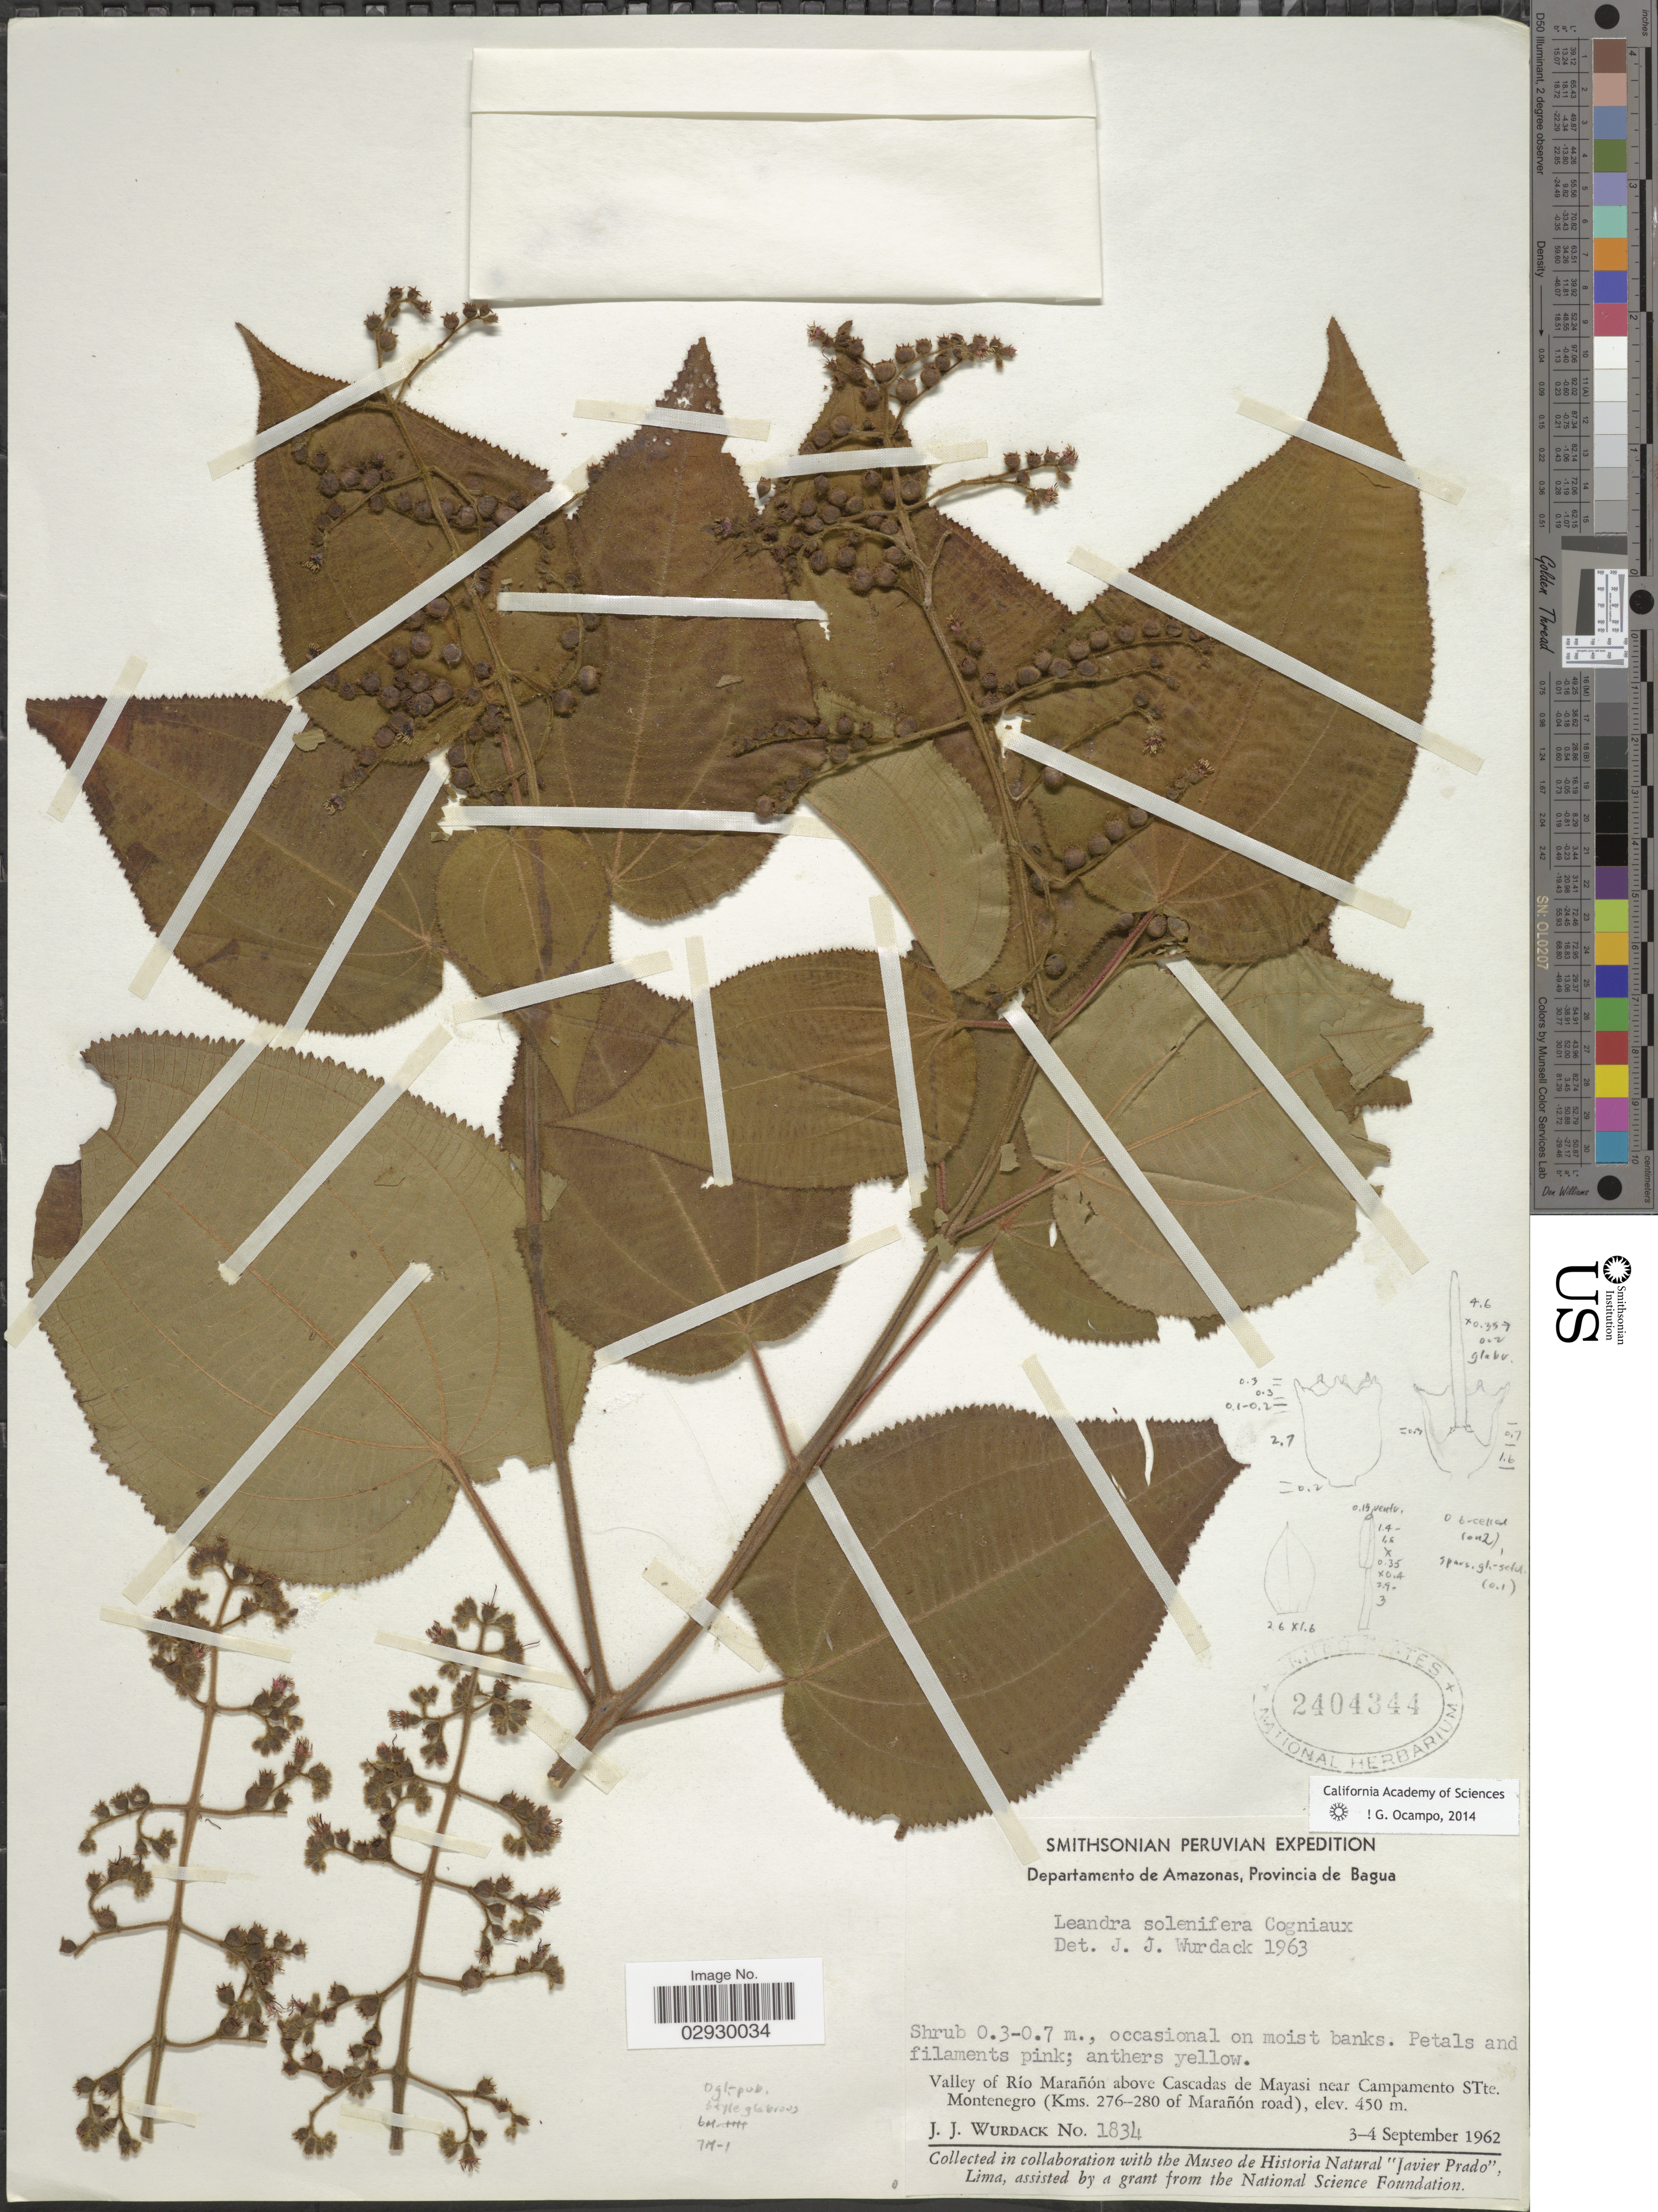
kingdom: Plantae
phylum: Tracheophyta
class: Magnoliopsida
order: Myrtales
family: Melastomataceae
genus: Leandra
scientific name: Leandra solenifera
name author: Cogn.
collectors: J. J. Wurdack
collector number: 1834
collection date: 1962-09-03/1962-09-04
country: Peru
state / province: Amazonas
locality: Departamento de Amazonas, Provincia de Bagua. Valley of Río Marañon above Cascadas de Mayasi near Campamento STte. Montenegro (Kms. 276-280 of Marañon road).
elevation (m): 450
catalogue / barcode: US 2404344